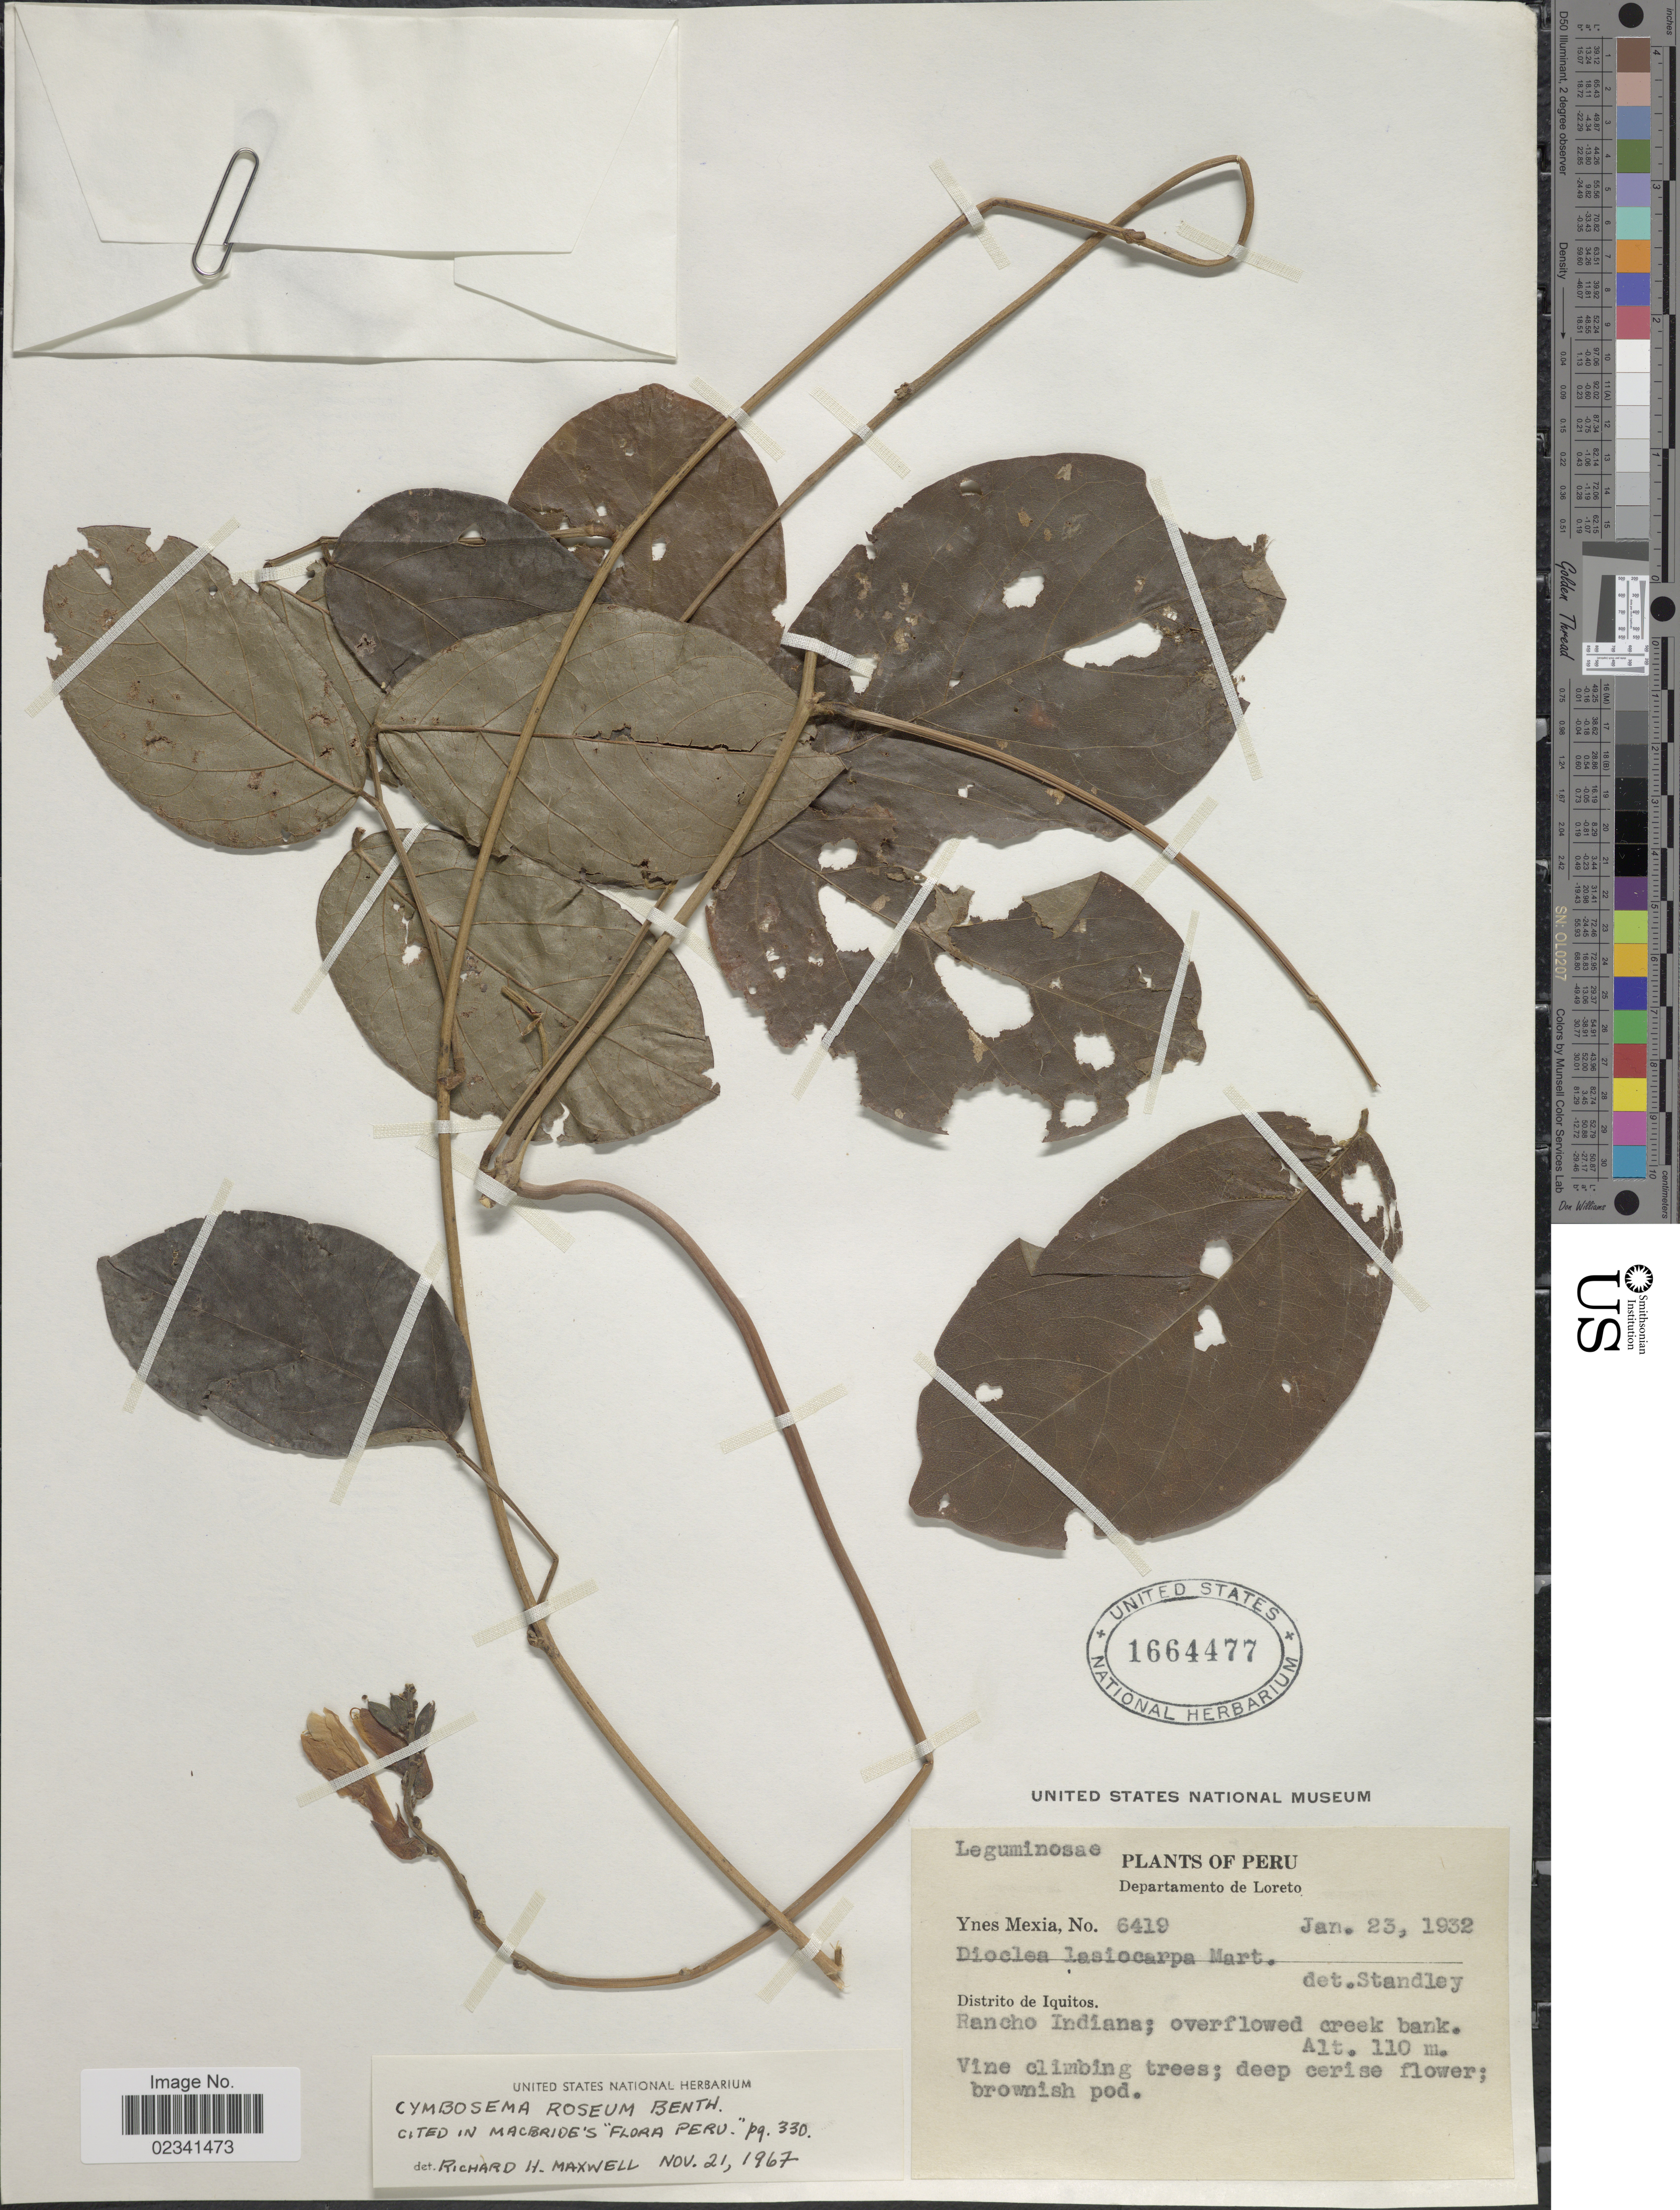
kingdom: Plantae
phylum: Tracheophyta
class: Magnoliopsida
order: Fabales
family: Fabaceae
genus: Cymbosema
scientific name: Cymbosema roseum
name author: Benth.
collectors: Y. Mexia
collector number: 6419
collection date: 1932-01-23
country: Peru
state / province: Loreto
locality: Distrito de Iquitos. Rancho Indiana; overflowed creek bank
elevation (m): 110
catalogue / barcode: US 1664477